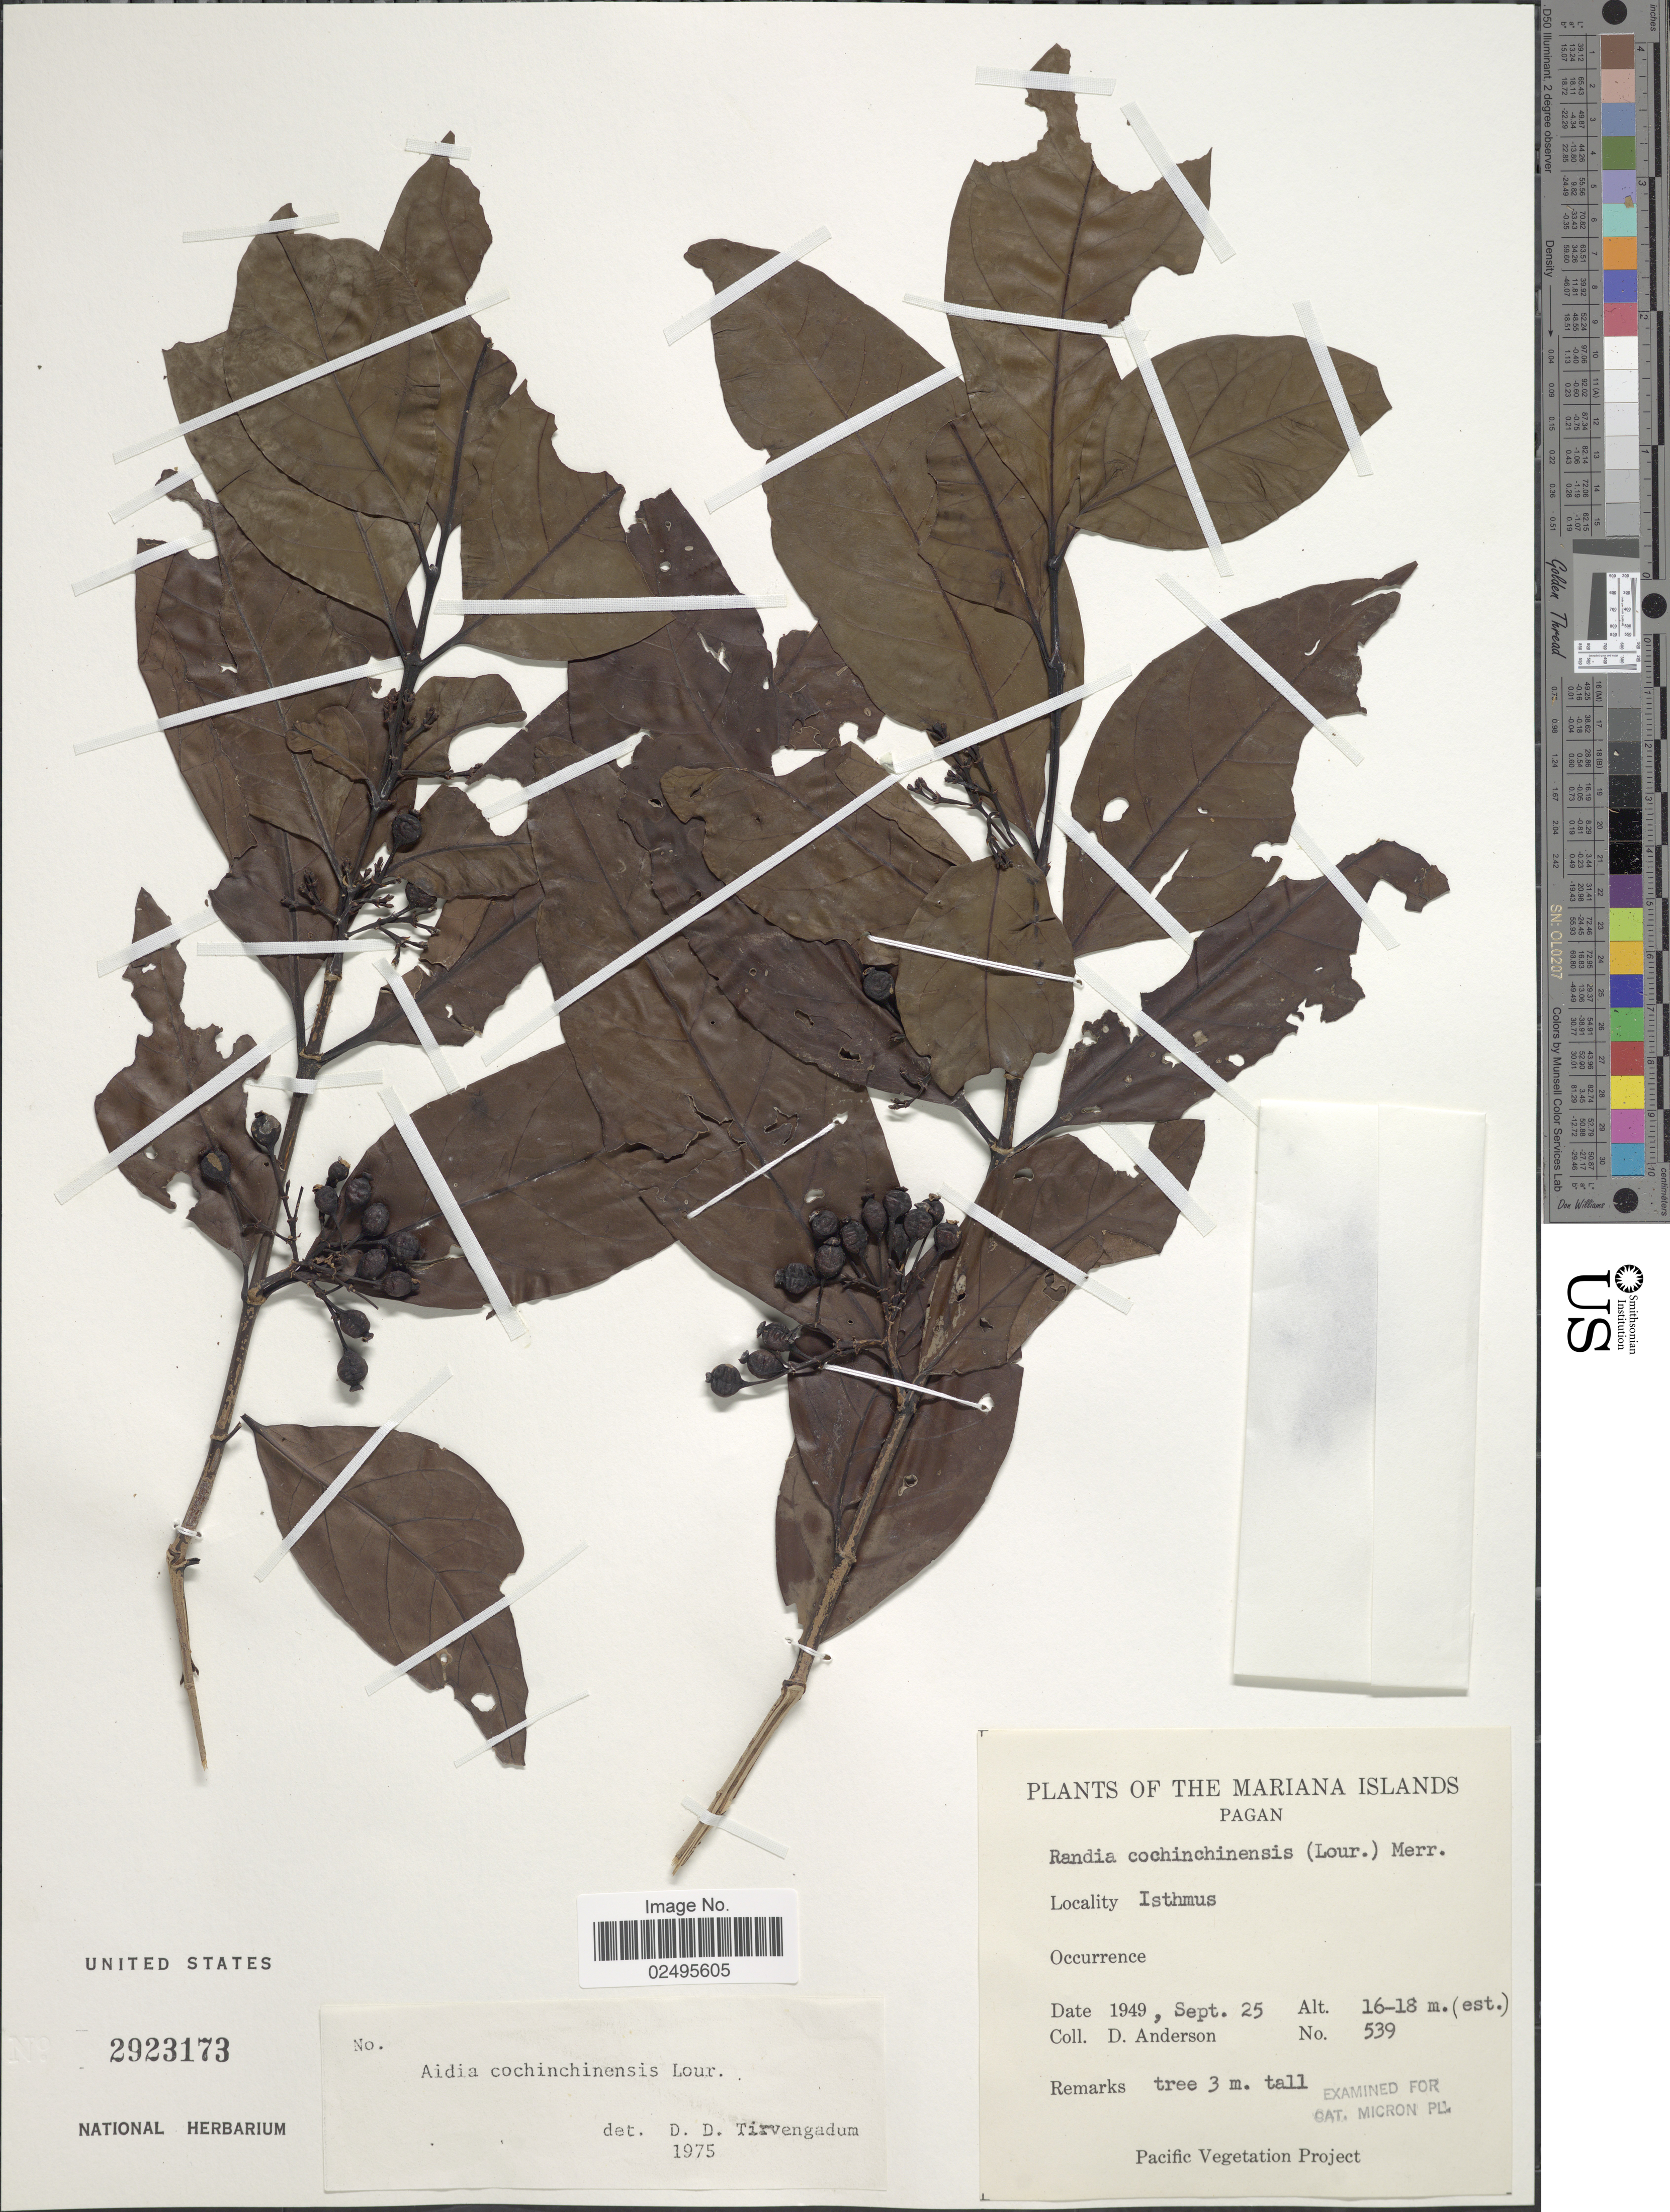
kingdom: Plantae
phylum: Tracheophyta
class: Magnoliopsida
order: Gentianales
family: Rubiaceae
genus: Aidia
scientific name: Aidia graeffei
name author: (Reinecke) Tirveng.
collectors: D. Anderson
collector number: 539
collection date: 1949-09-25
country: Northern Mariana Islands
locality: The Mariana Islands. Pagan. Isthmus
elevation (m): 16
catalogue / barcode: US 2923173